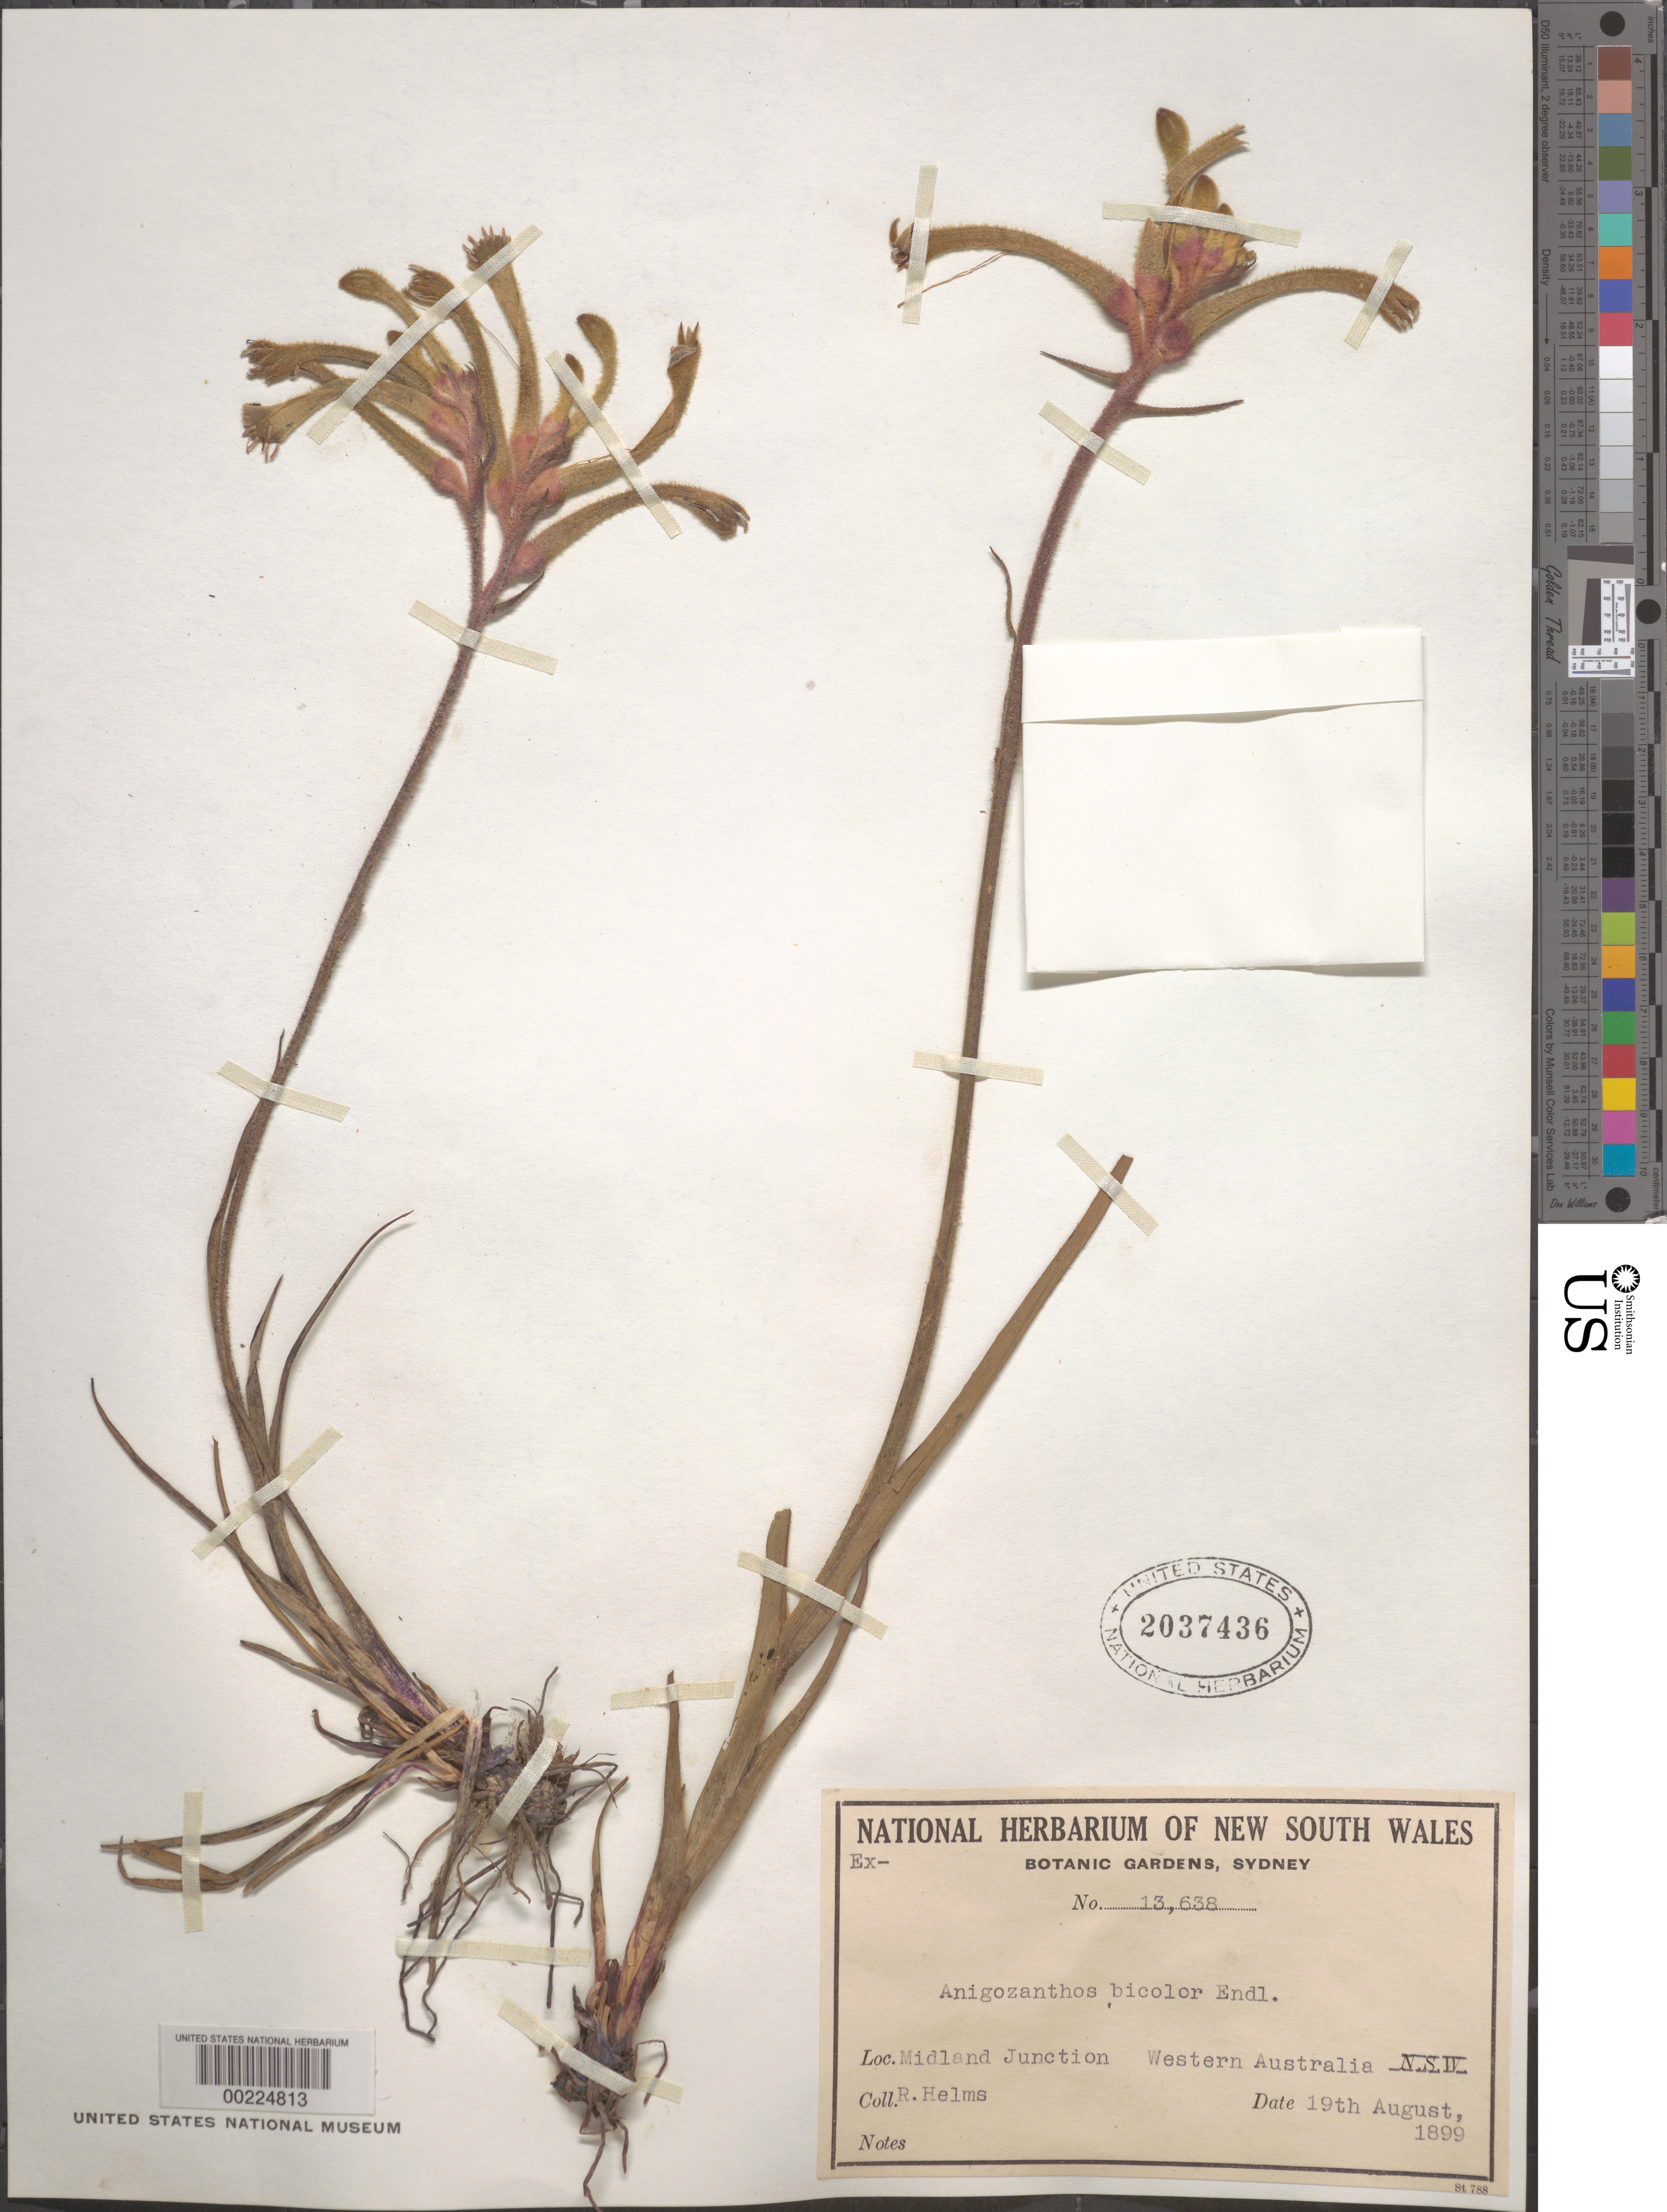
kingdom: Plantae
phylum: Tracheophyta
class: Liliopsida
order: Commelinales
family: Haemodoraceae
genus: Anigozanthos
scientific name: Anigozanthos bicolor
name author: Endl.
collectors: R. Helms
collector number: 13638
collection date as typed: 19 Aug 1899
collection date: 1899-08-19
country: Australia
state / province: New South Wales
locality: Midland junction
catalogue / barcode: US 2037436